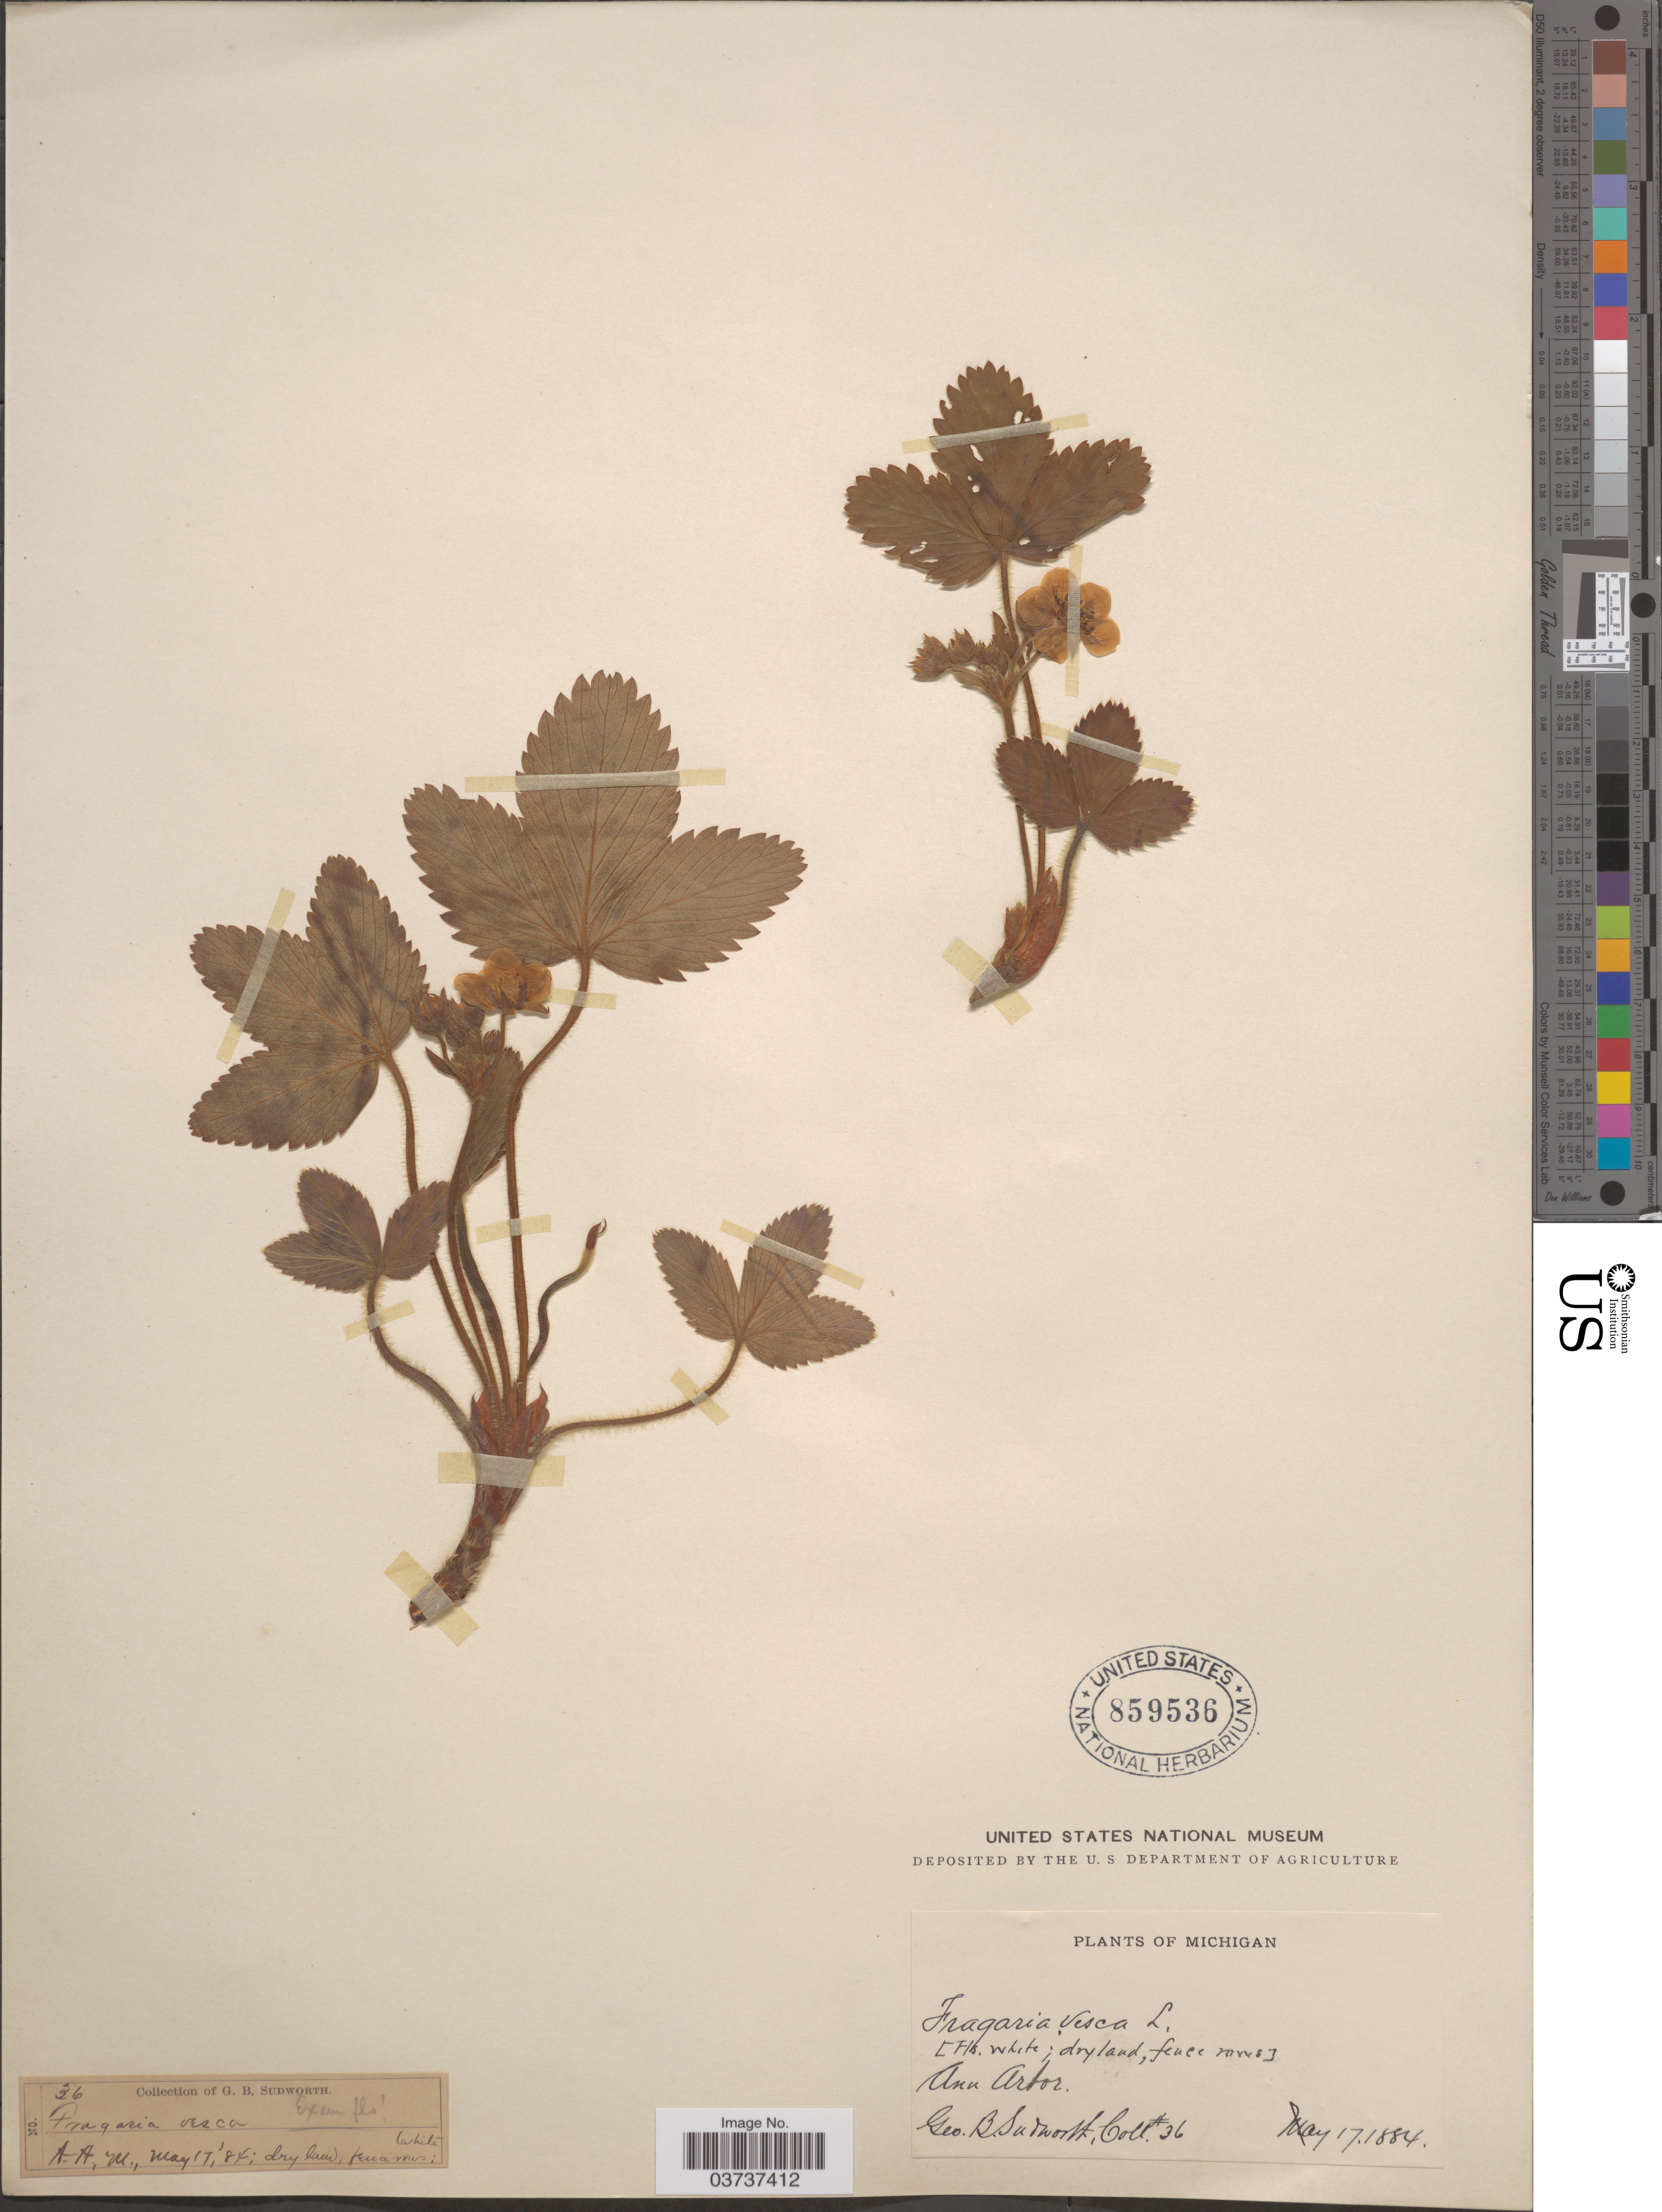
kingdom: Plantae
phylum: Tracheophyta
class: Magnoliopsida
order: Rosales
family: Rosaceae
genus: Fragaria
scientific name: Fragaria vesca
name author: L.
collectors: G. B. Sudworth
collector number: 36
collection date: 1884-05-17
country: United States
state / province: Michigan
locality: Ann Arbor.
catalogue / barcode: US 859536